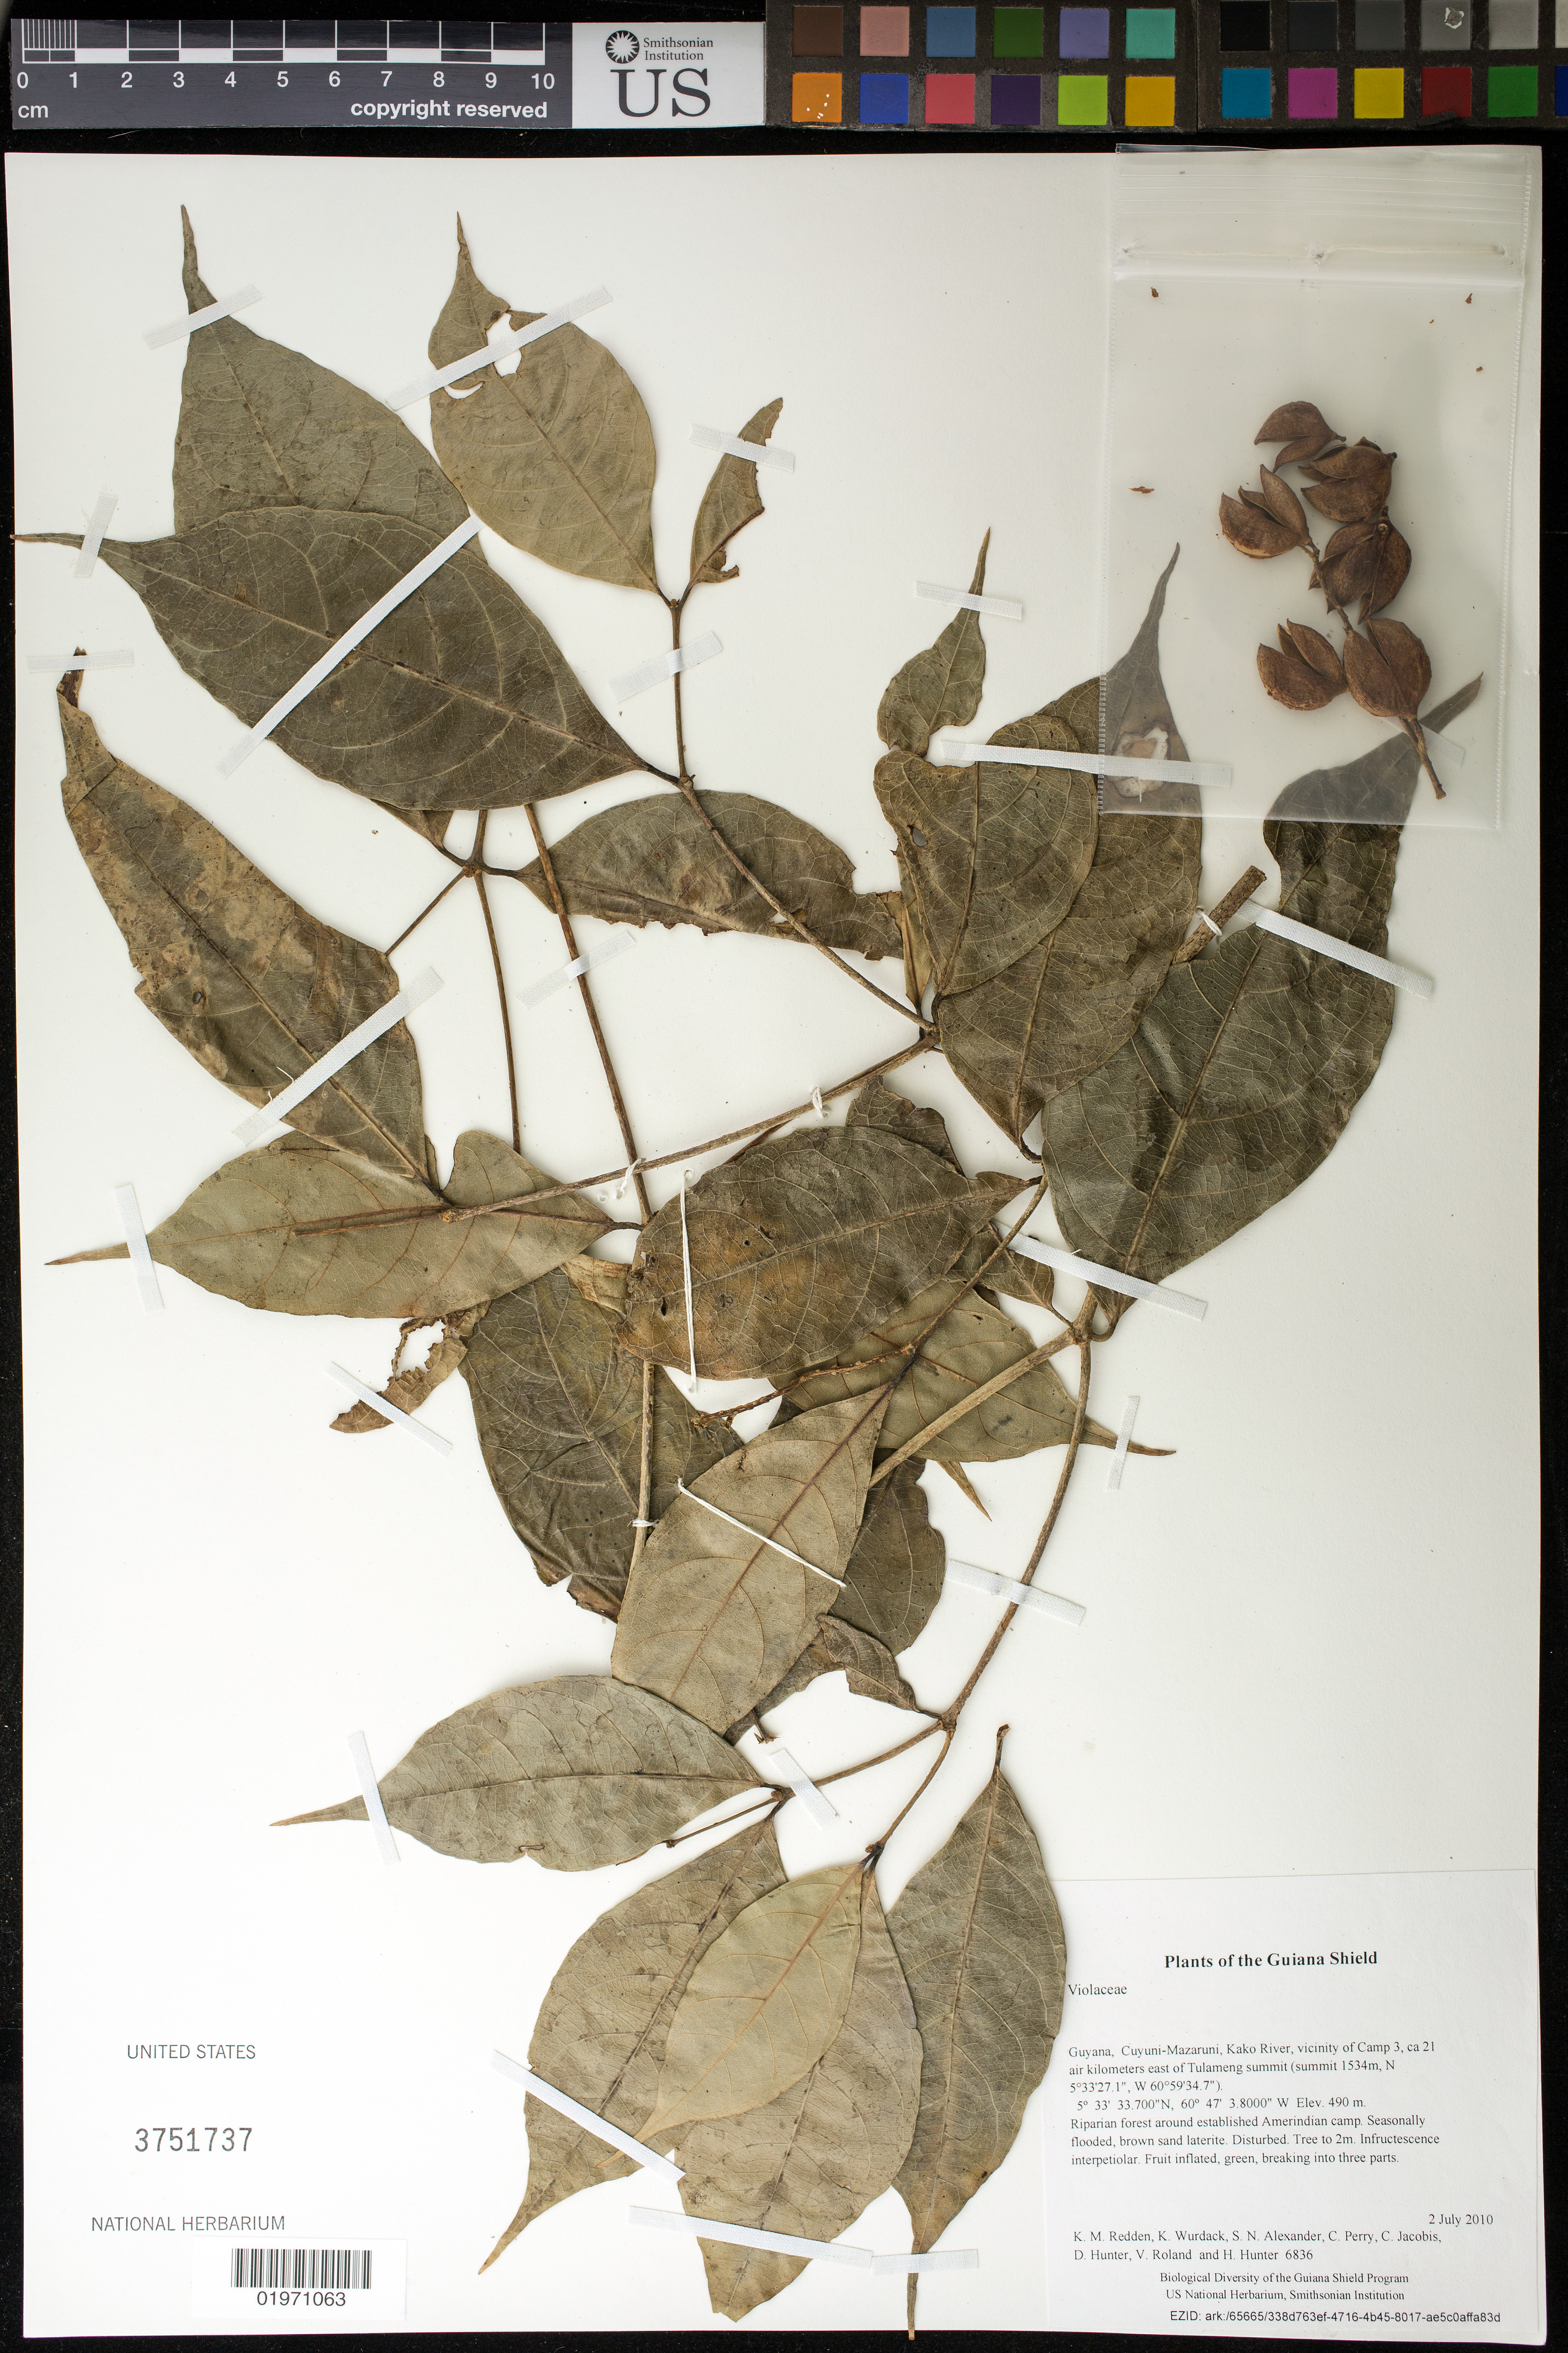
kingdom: Plantae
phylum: Tracheophyta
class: Magnoliopsida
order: Malpighiales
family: Violaceae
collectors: K. M. Redden, K. Wurdack, S. N. Alexander, C. Perry, C. Jacobis, D. Hunter, V. Roland & H. Hunter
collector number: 6836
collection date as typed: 2 July 2010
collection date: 2010-07-02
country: Guyana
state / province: Cuyuni-Mazaruni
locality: Kako River, vicinity of Camp 3, ca 21 air kilometers east of Tulameng summit (summit 1534m, N 5°33'27.1", W 60°59'34.7")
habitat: Riparian forest around established Amerindian camp. Seasonally flooded, brown sand laterite. Disturbed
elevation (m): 490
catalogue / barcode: US 3751737